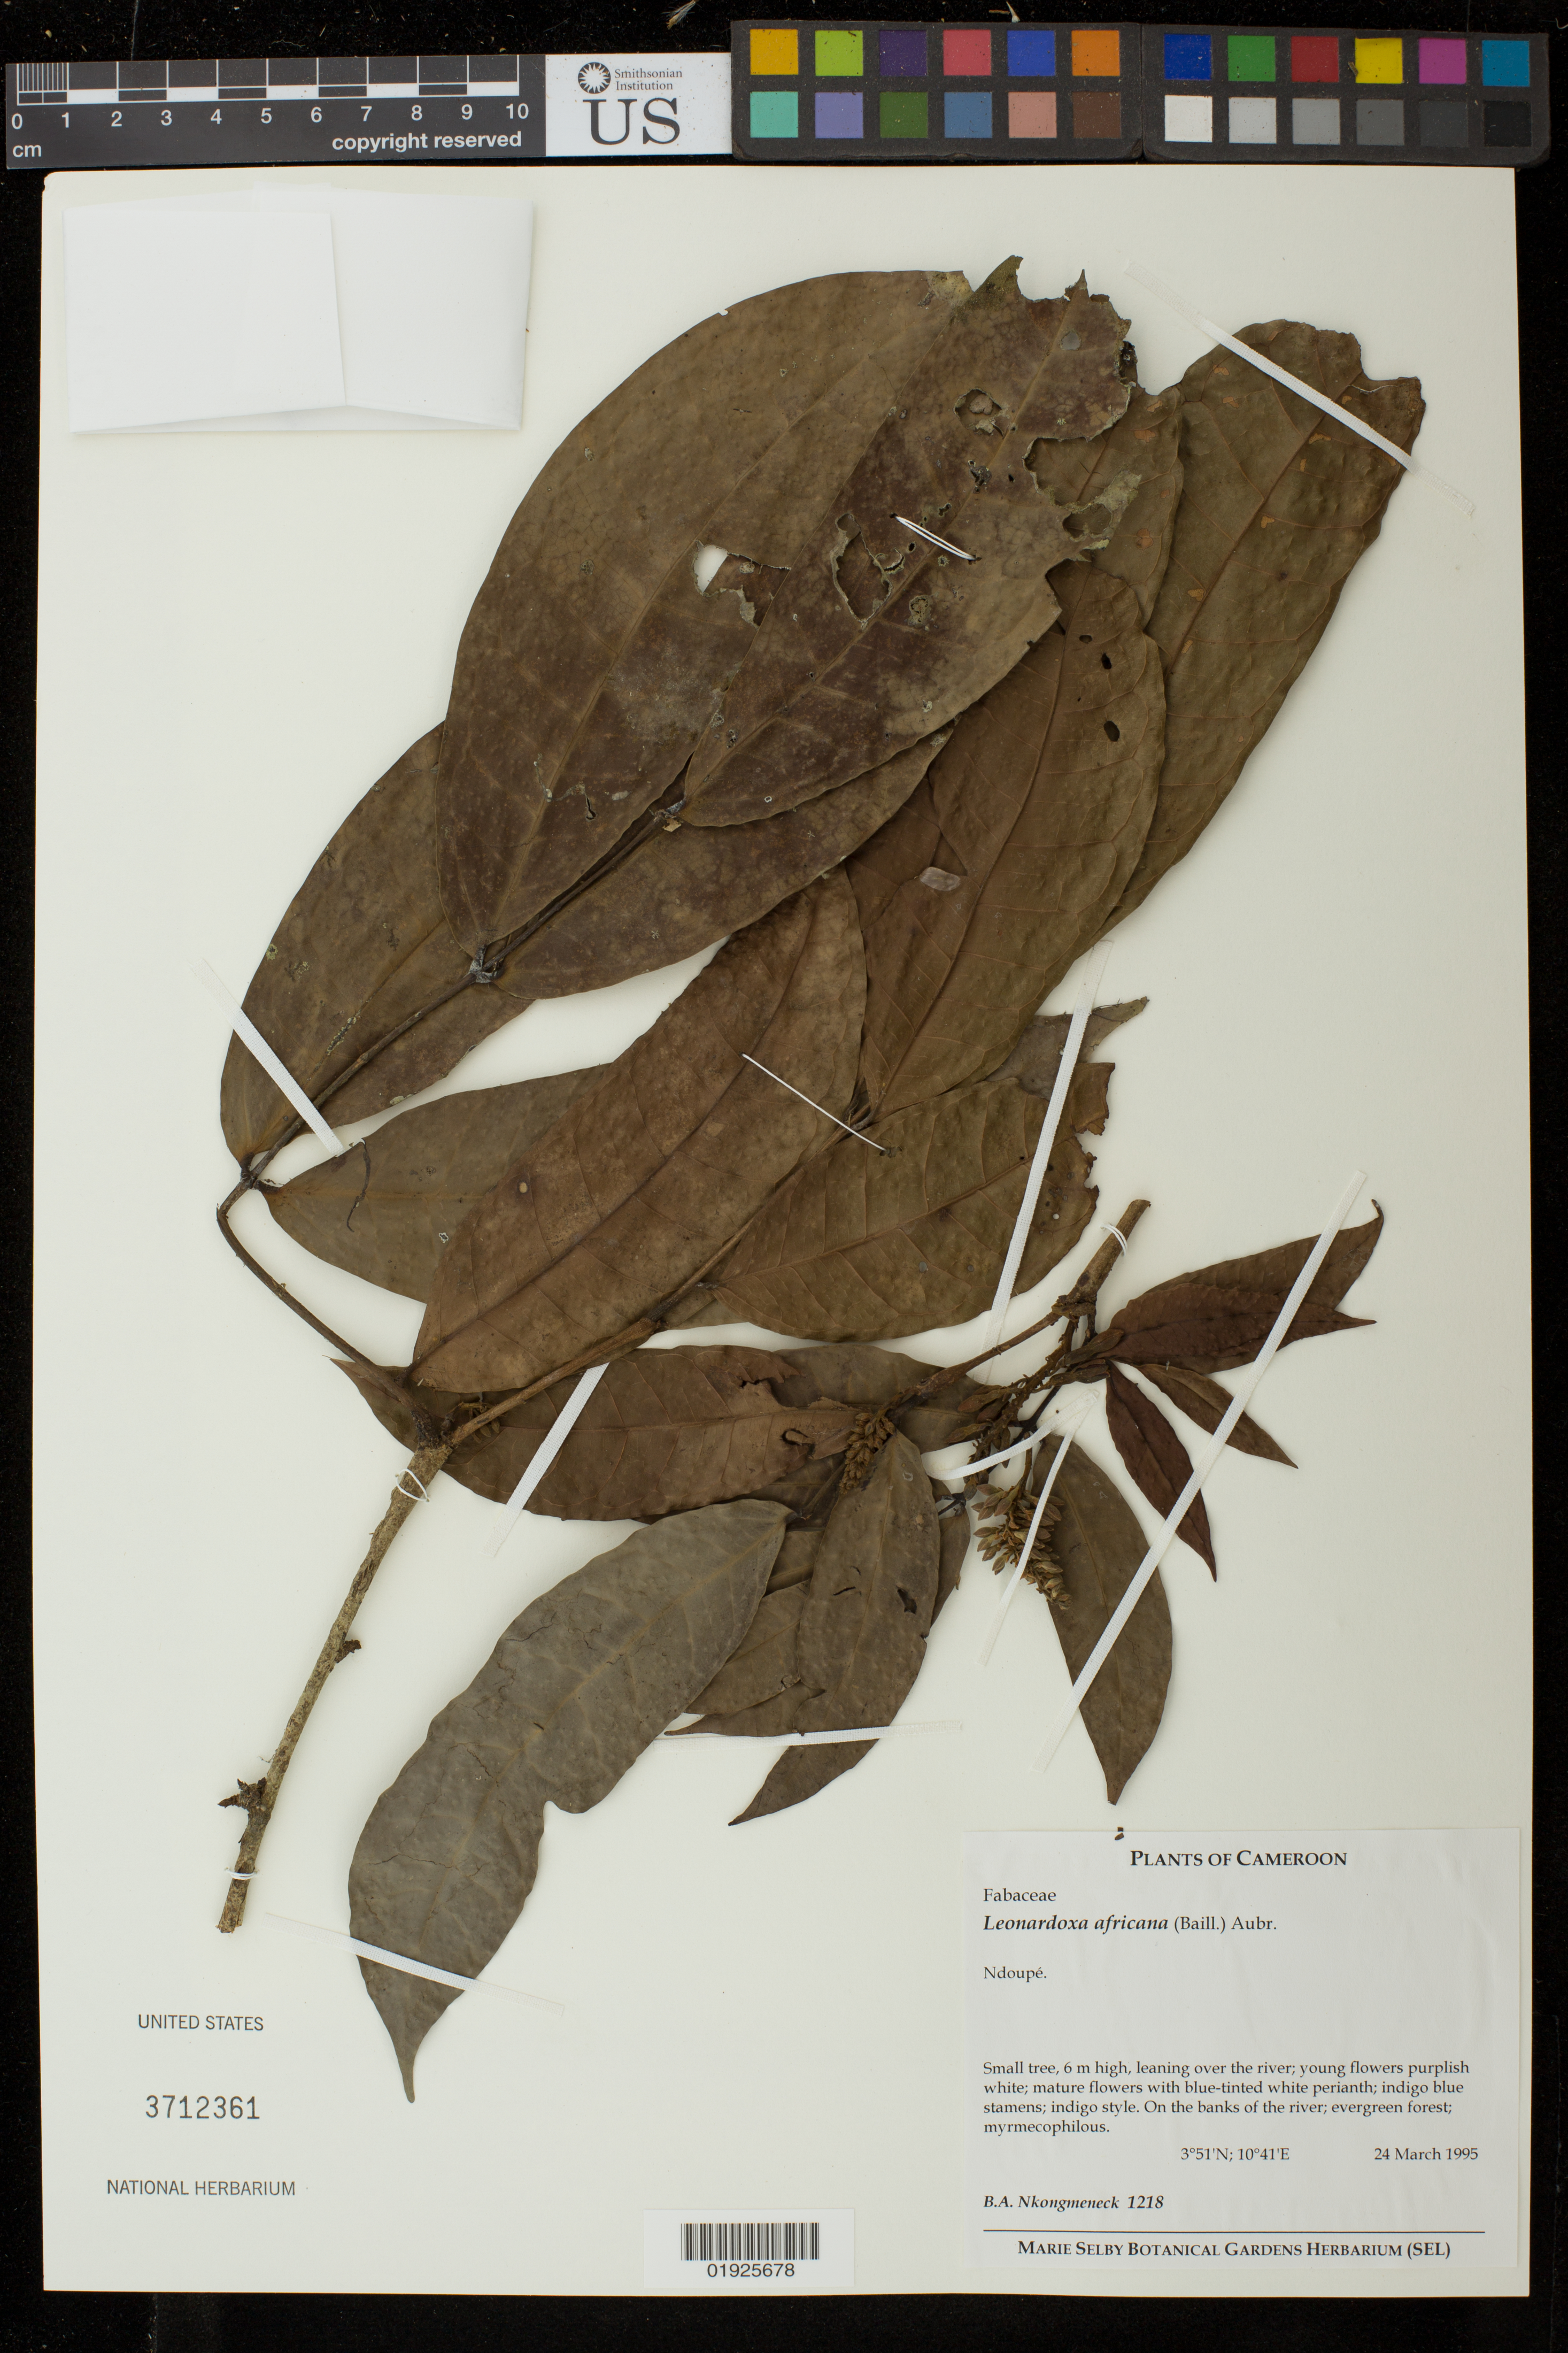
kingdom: Plantae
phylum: Tracheophyta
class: Magnoliopsida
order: Fabales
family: Fabaceae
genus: Leonardoxa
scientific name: Leonardoxa africana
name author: Baill.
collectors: B. Nkongmeneck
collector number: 1218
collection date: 1995-03-24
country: Cameroon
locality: Ndoupe.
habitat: On the banks of the river; evergreen forest; myrmecophilous.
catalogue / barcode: US 3712361